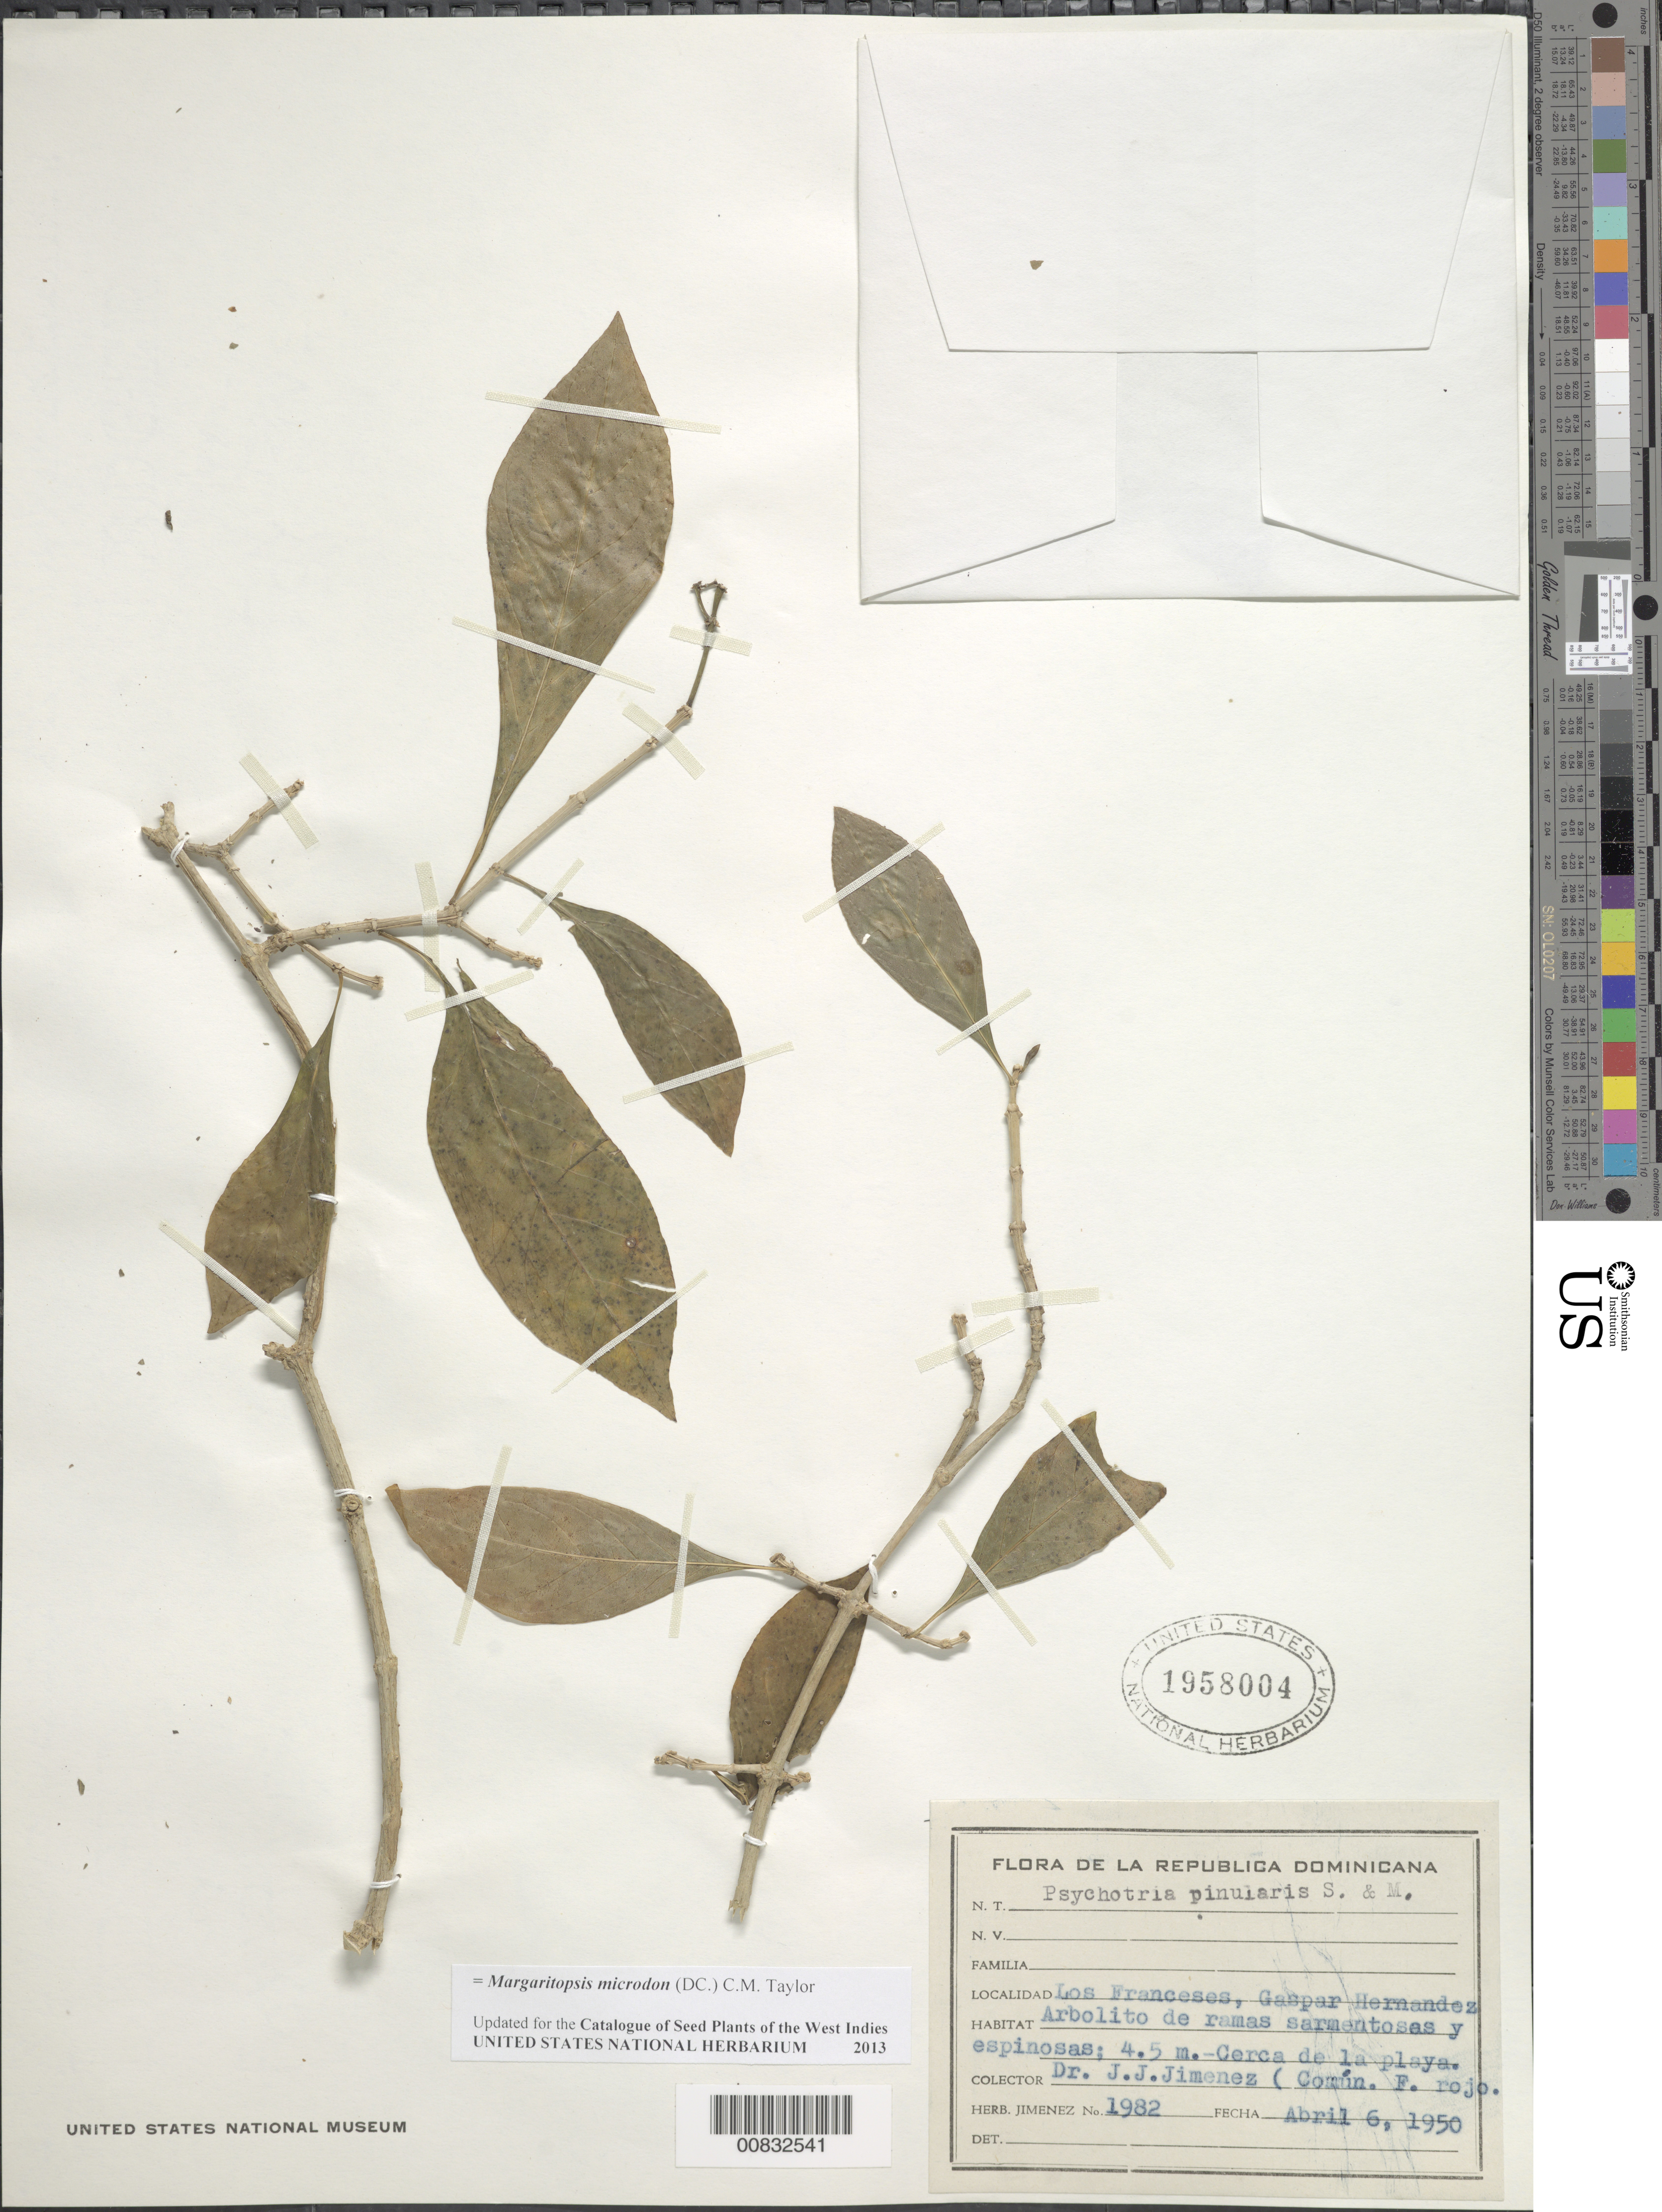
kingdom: Plantae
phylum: Tracheophyta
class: Magnoliopsida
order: Gentianales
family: Rubiaceae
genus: Margaritopsis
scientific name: Margaritopsis microdon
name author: (DC.) C.M. Taylor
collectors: J. J. Jiménez Almonte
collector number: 1982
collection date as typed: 06 Apr 1950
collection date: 1950-04-06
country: Dominican Republic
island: Hispaniola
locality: Los Franceses, Gaspar Hernandez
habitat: Cerca de la playa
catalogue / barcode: US 1958004